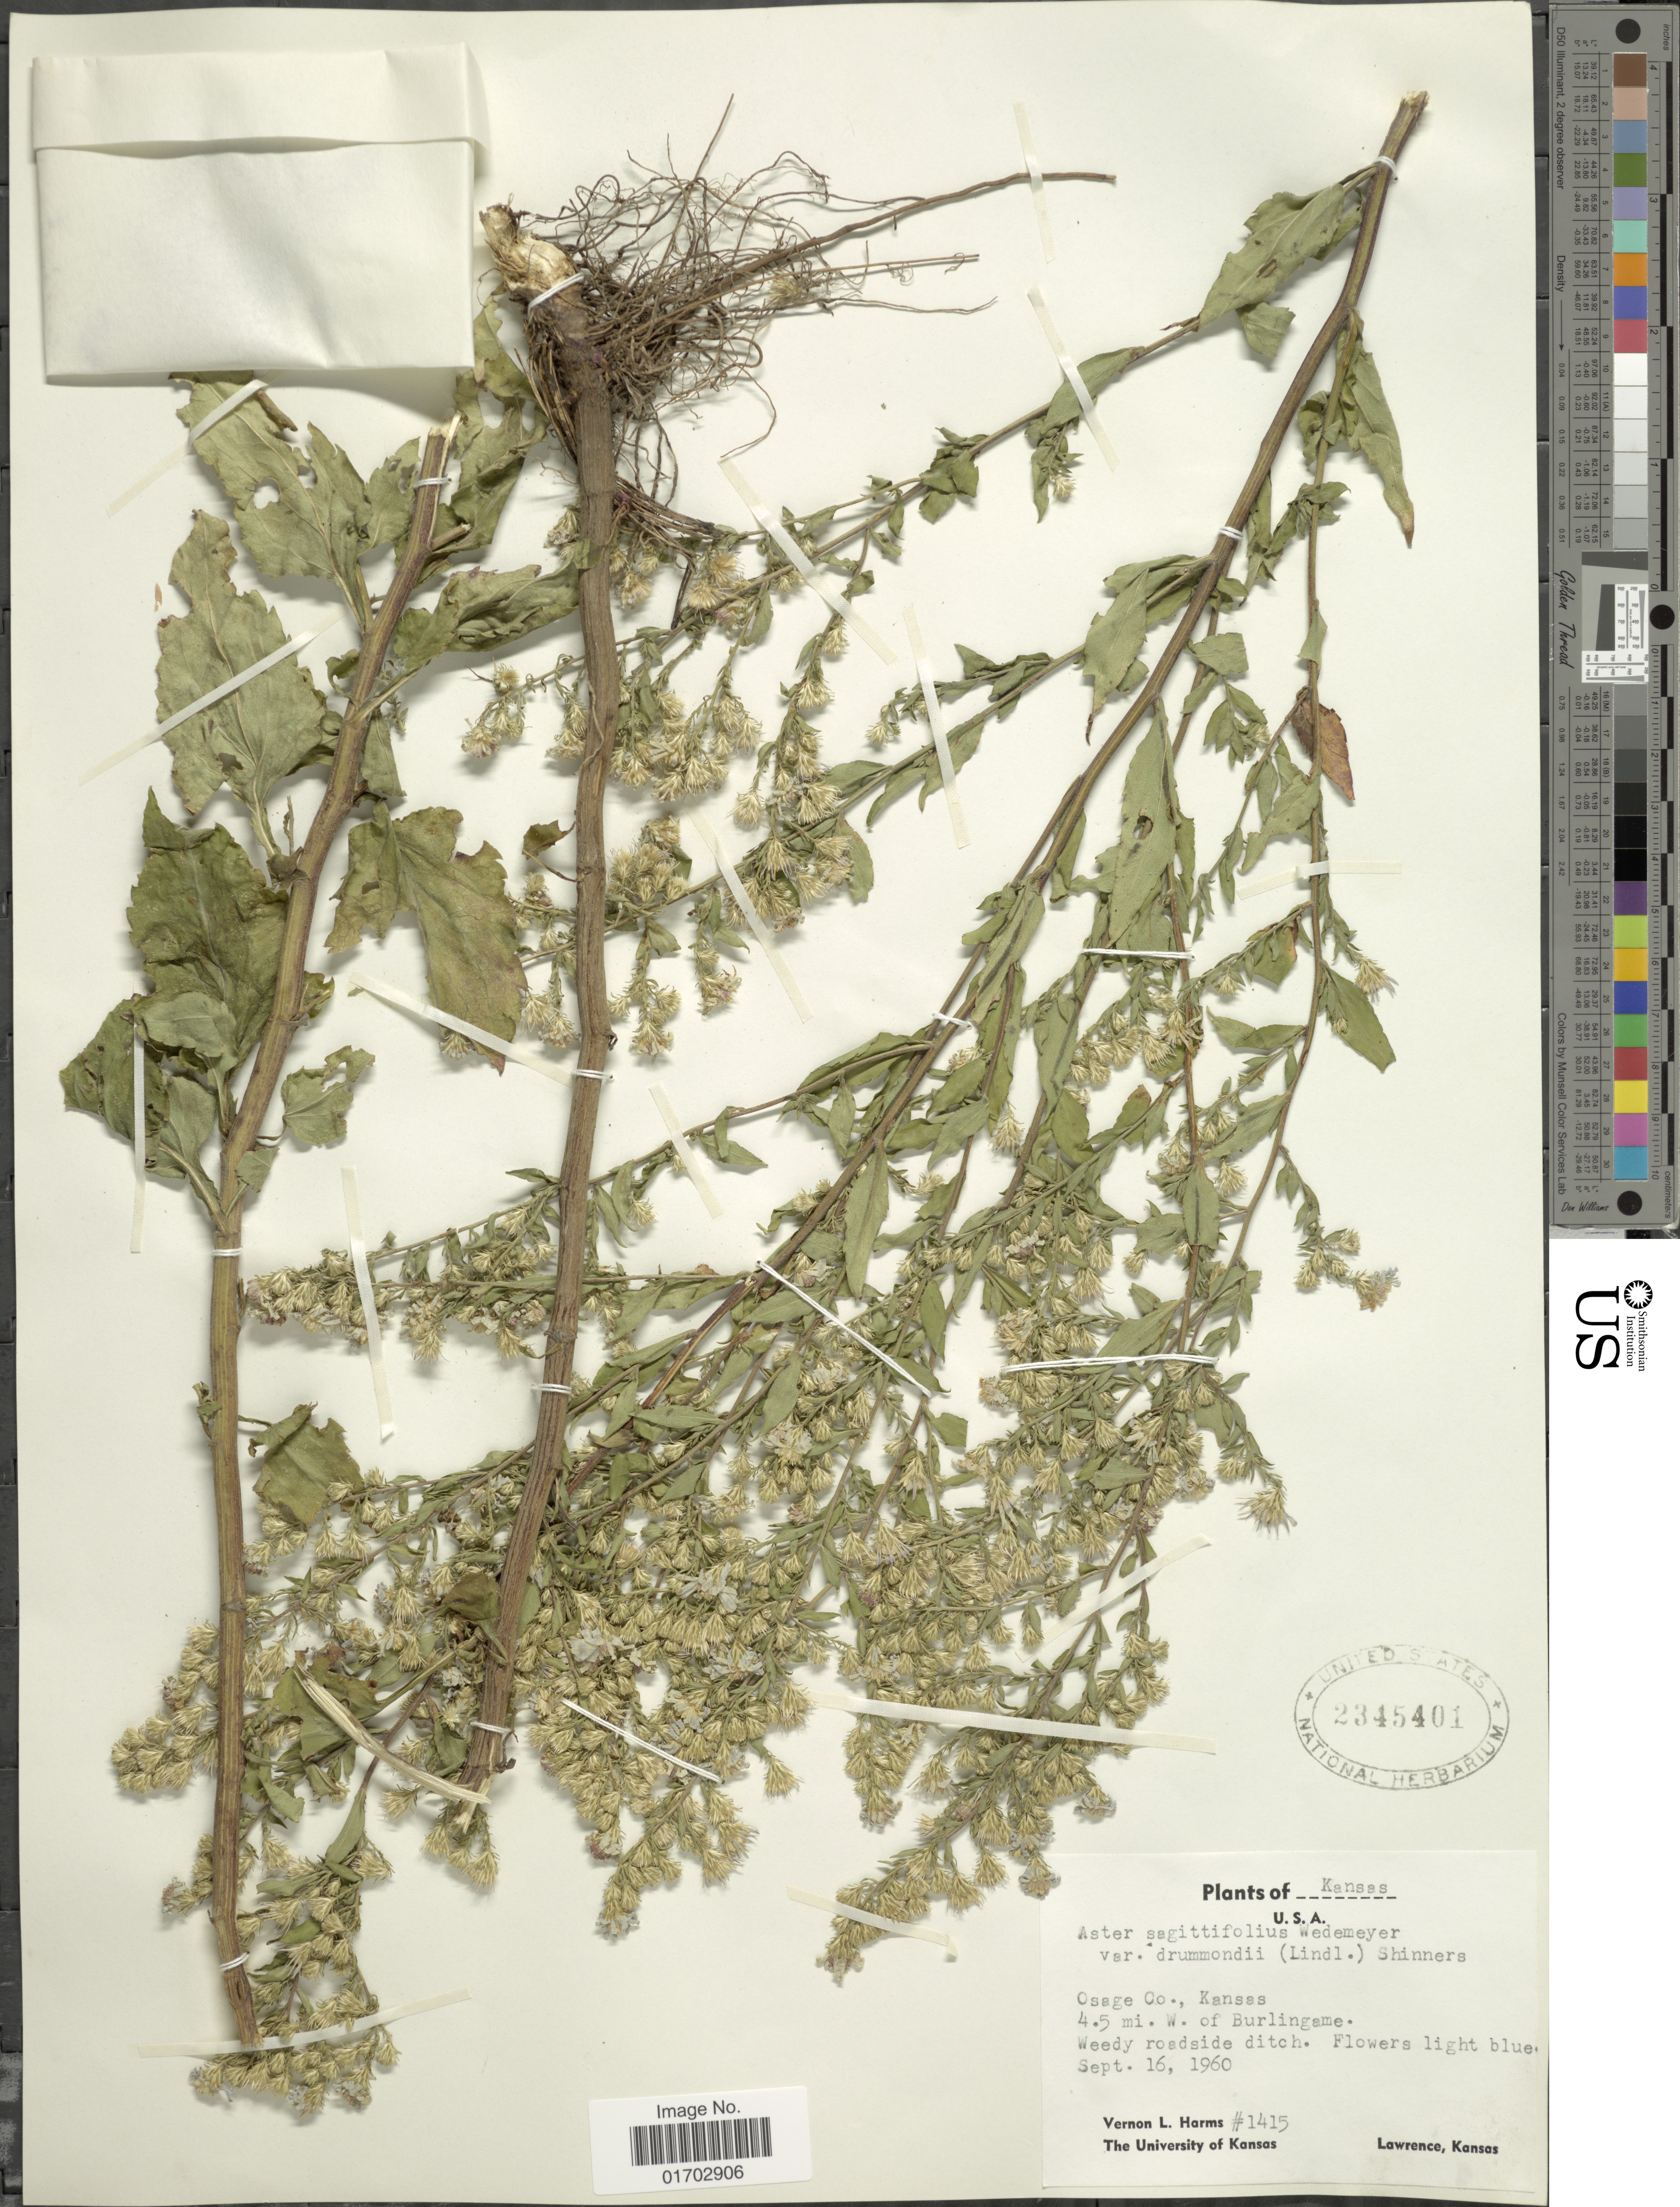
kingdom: Plantae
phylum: Tracheophyta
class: Magnoliopsida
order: Asterales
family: Asteraceae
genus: Symphyotrichum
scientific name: Symphyotrichum drummondii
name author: (Lindl.) G.L. Nesom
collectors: V. Harms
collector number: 1415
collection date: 1960-09-16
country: United States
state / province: Kansas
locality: Osage Co., 4.5 mi. W. of Burlingame. Lawrence.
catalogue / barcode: US 2345401